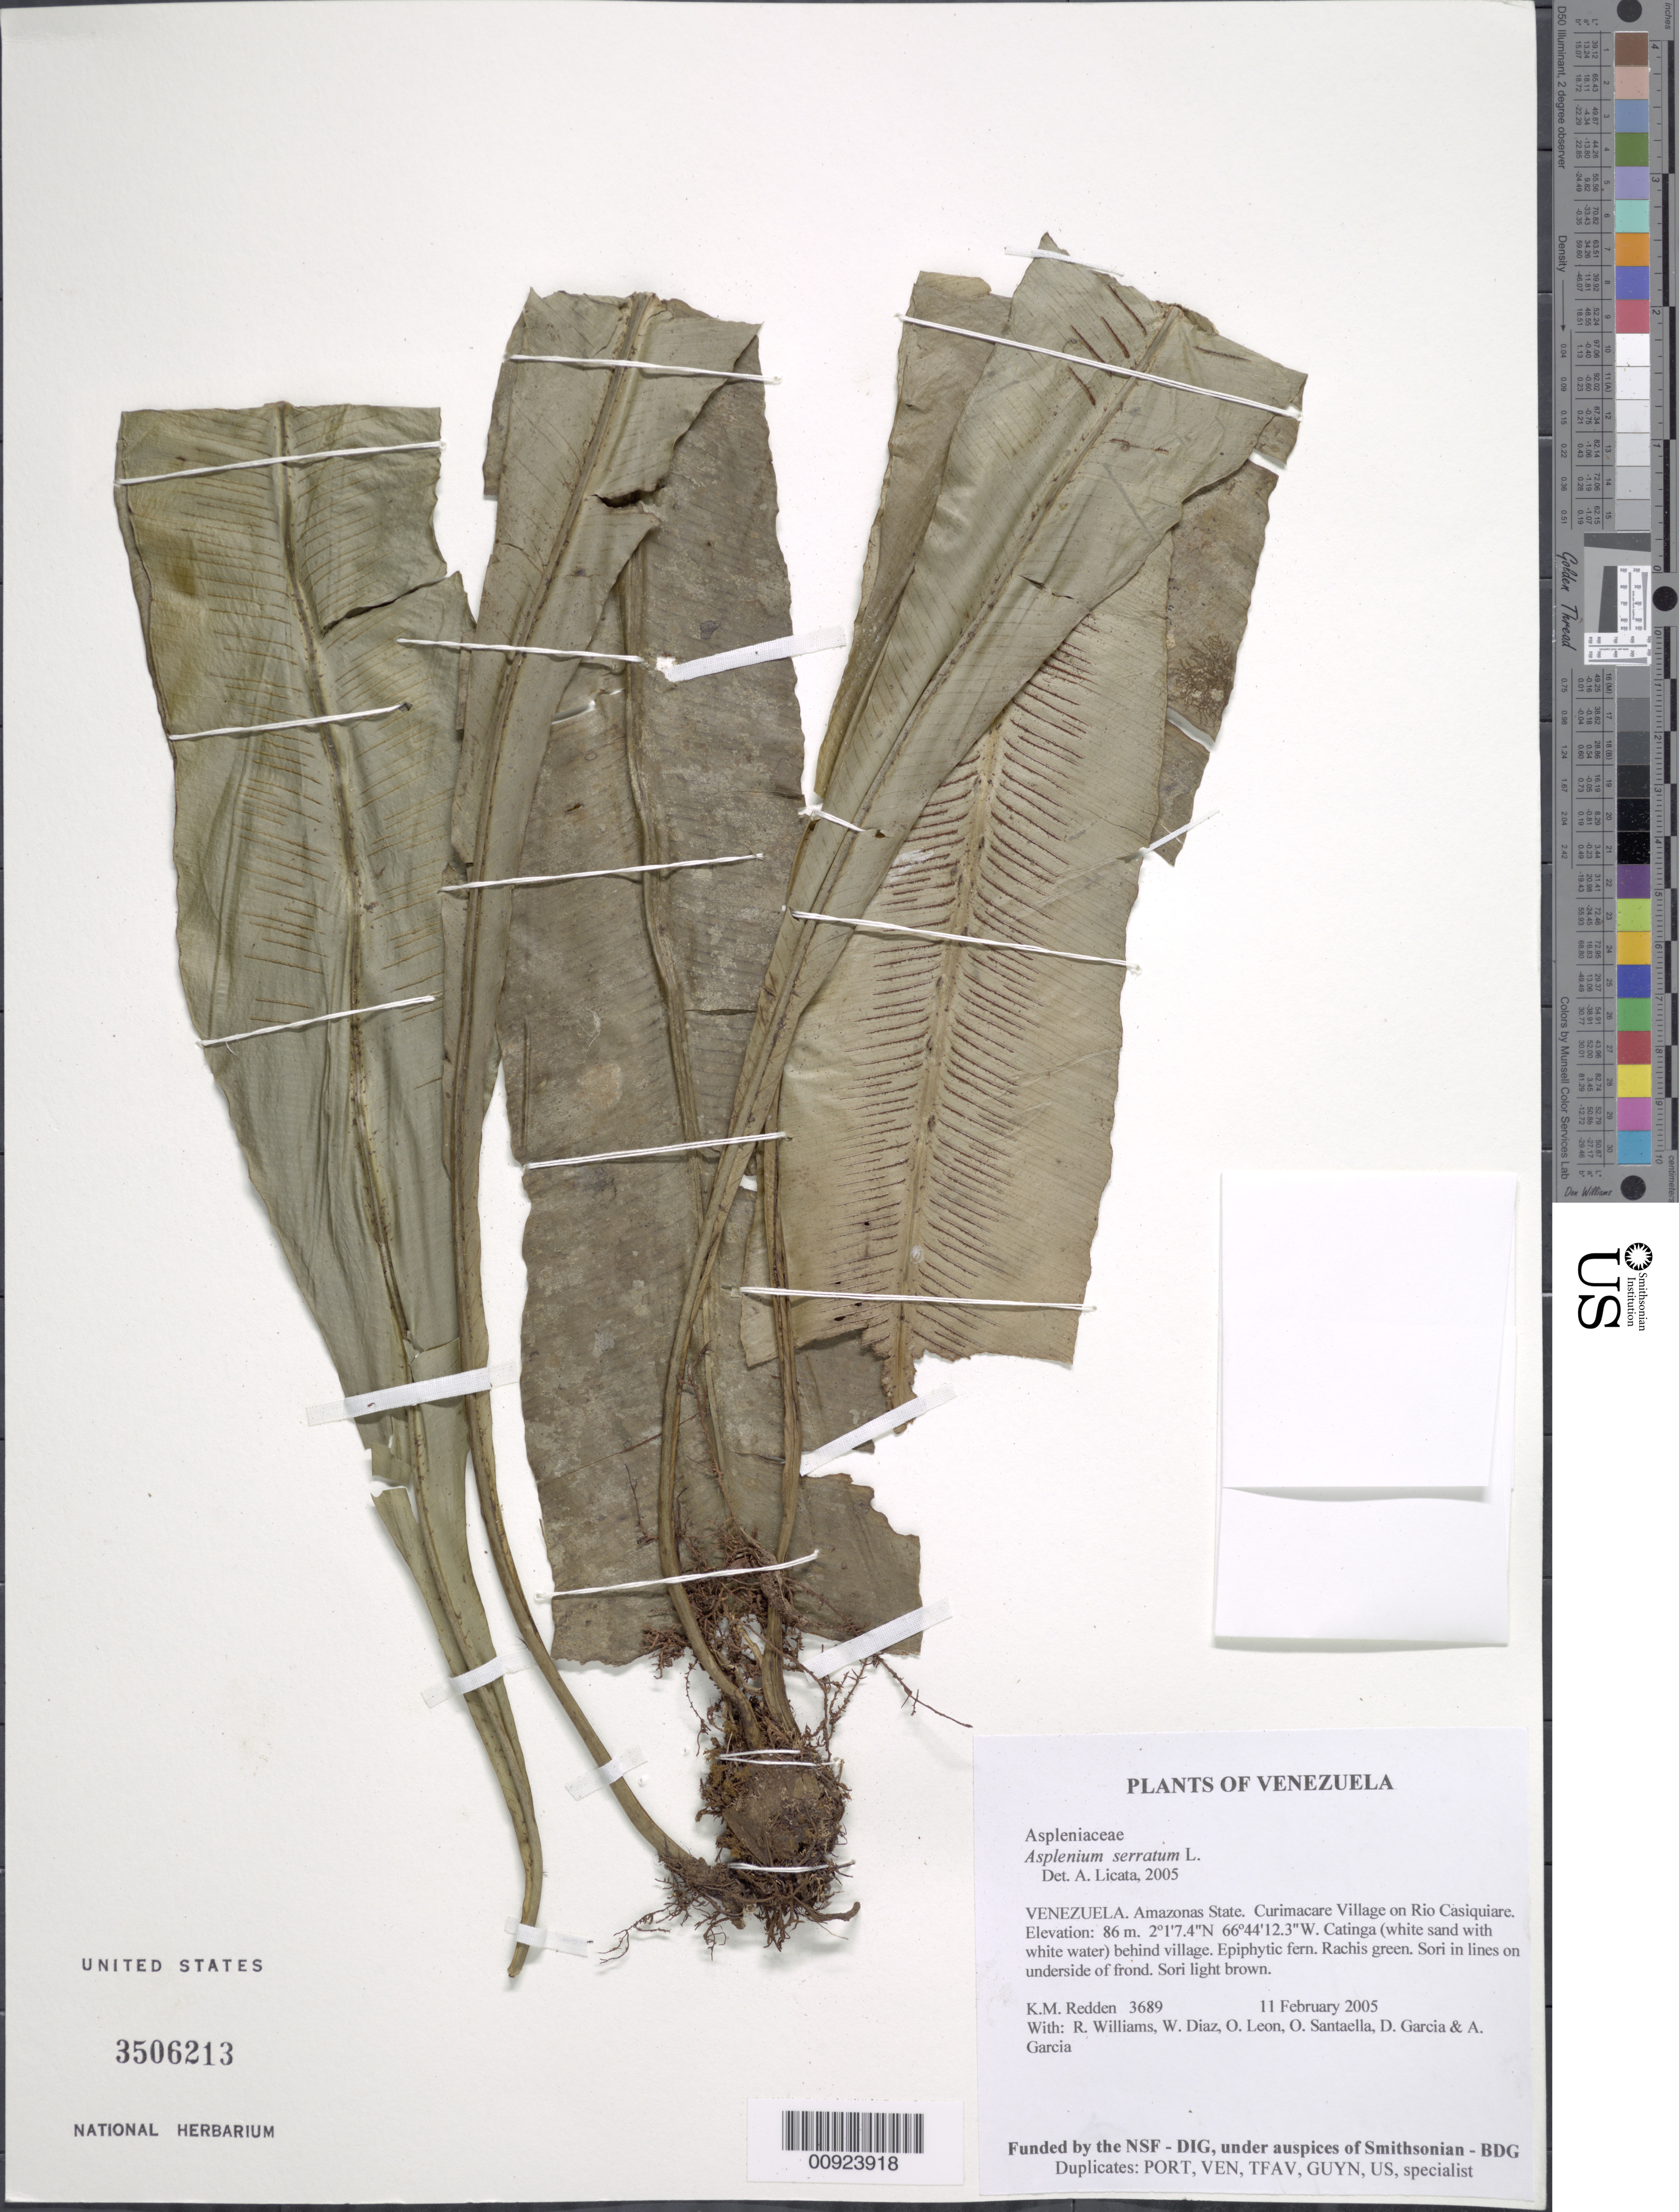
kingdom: Plantae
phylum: Tracheophyta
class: Polypodiopsida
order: Polypodiales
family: Aspleniaceae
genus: Asplenium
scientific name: Asplenium serratum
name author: L.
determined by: Licata, A., (PORT), Univ. Nac. Exp. de los Llanos Ezequiel Zamora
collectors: K. M. Redden, R. Williams, W. Díaz P., O. León, O. Santaella, D. Garcia & A. Garcia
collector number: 3689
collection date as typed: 11 February 2005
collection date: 2005-02-11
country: Venezuela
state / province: Amazonas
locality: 25 - Curimacare Village on Rio Casiquiare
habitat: Catinga (white sand with white water) behind village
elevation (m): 86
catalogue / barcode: US 3506213